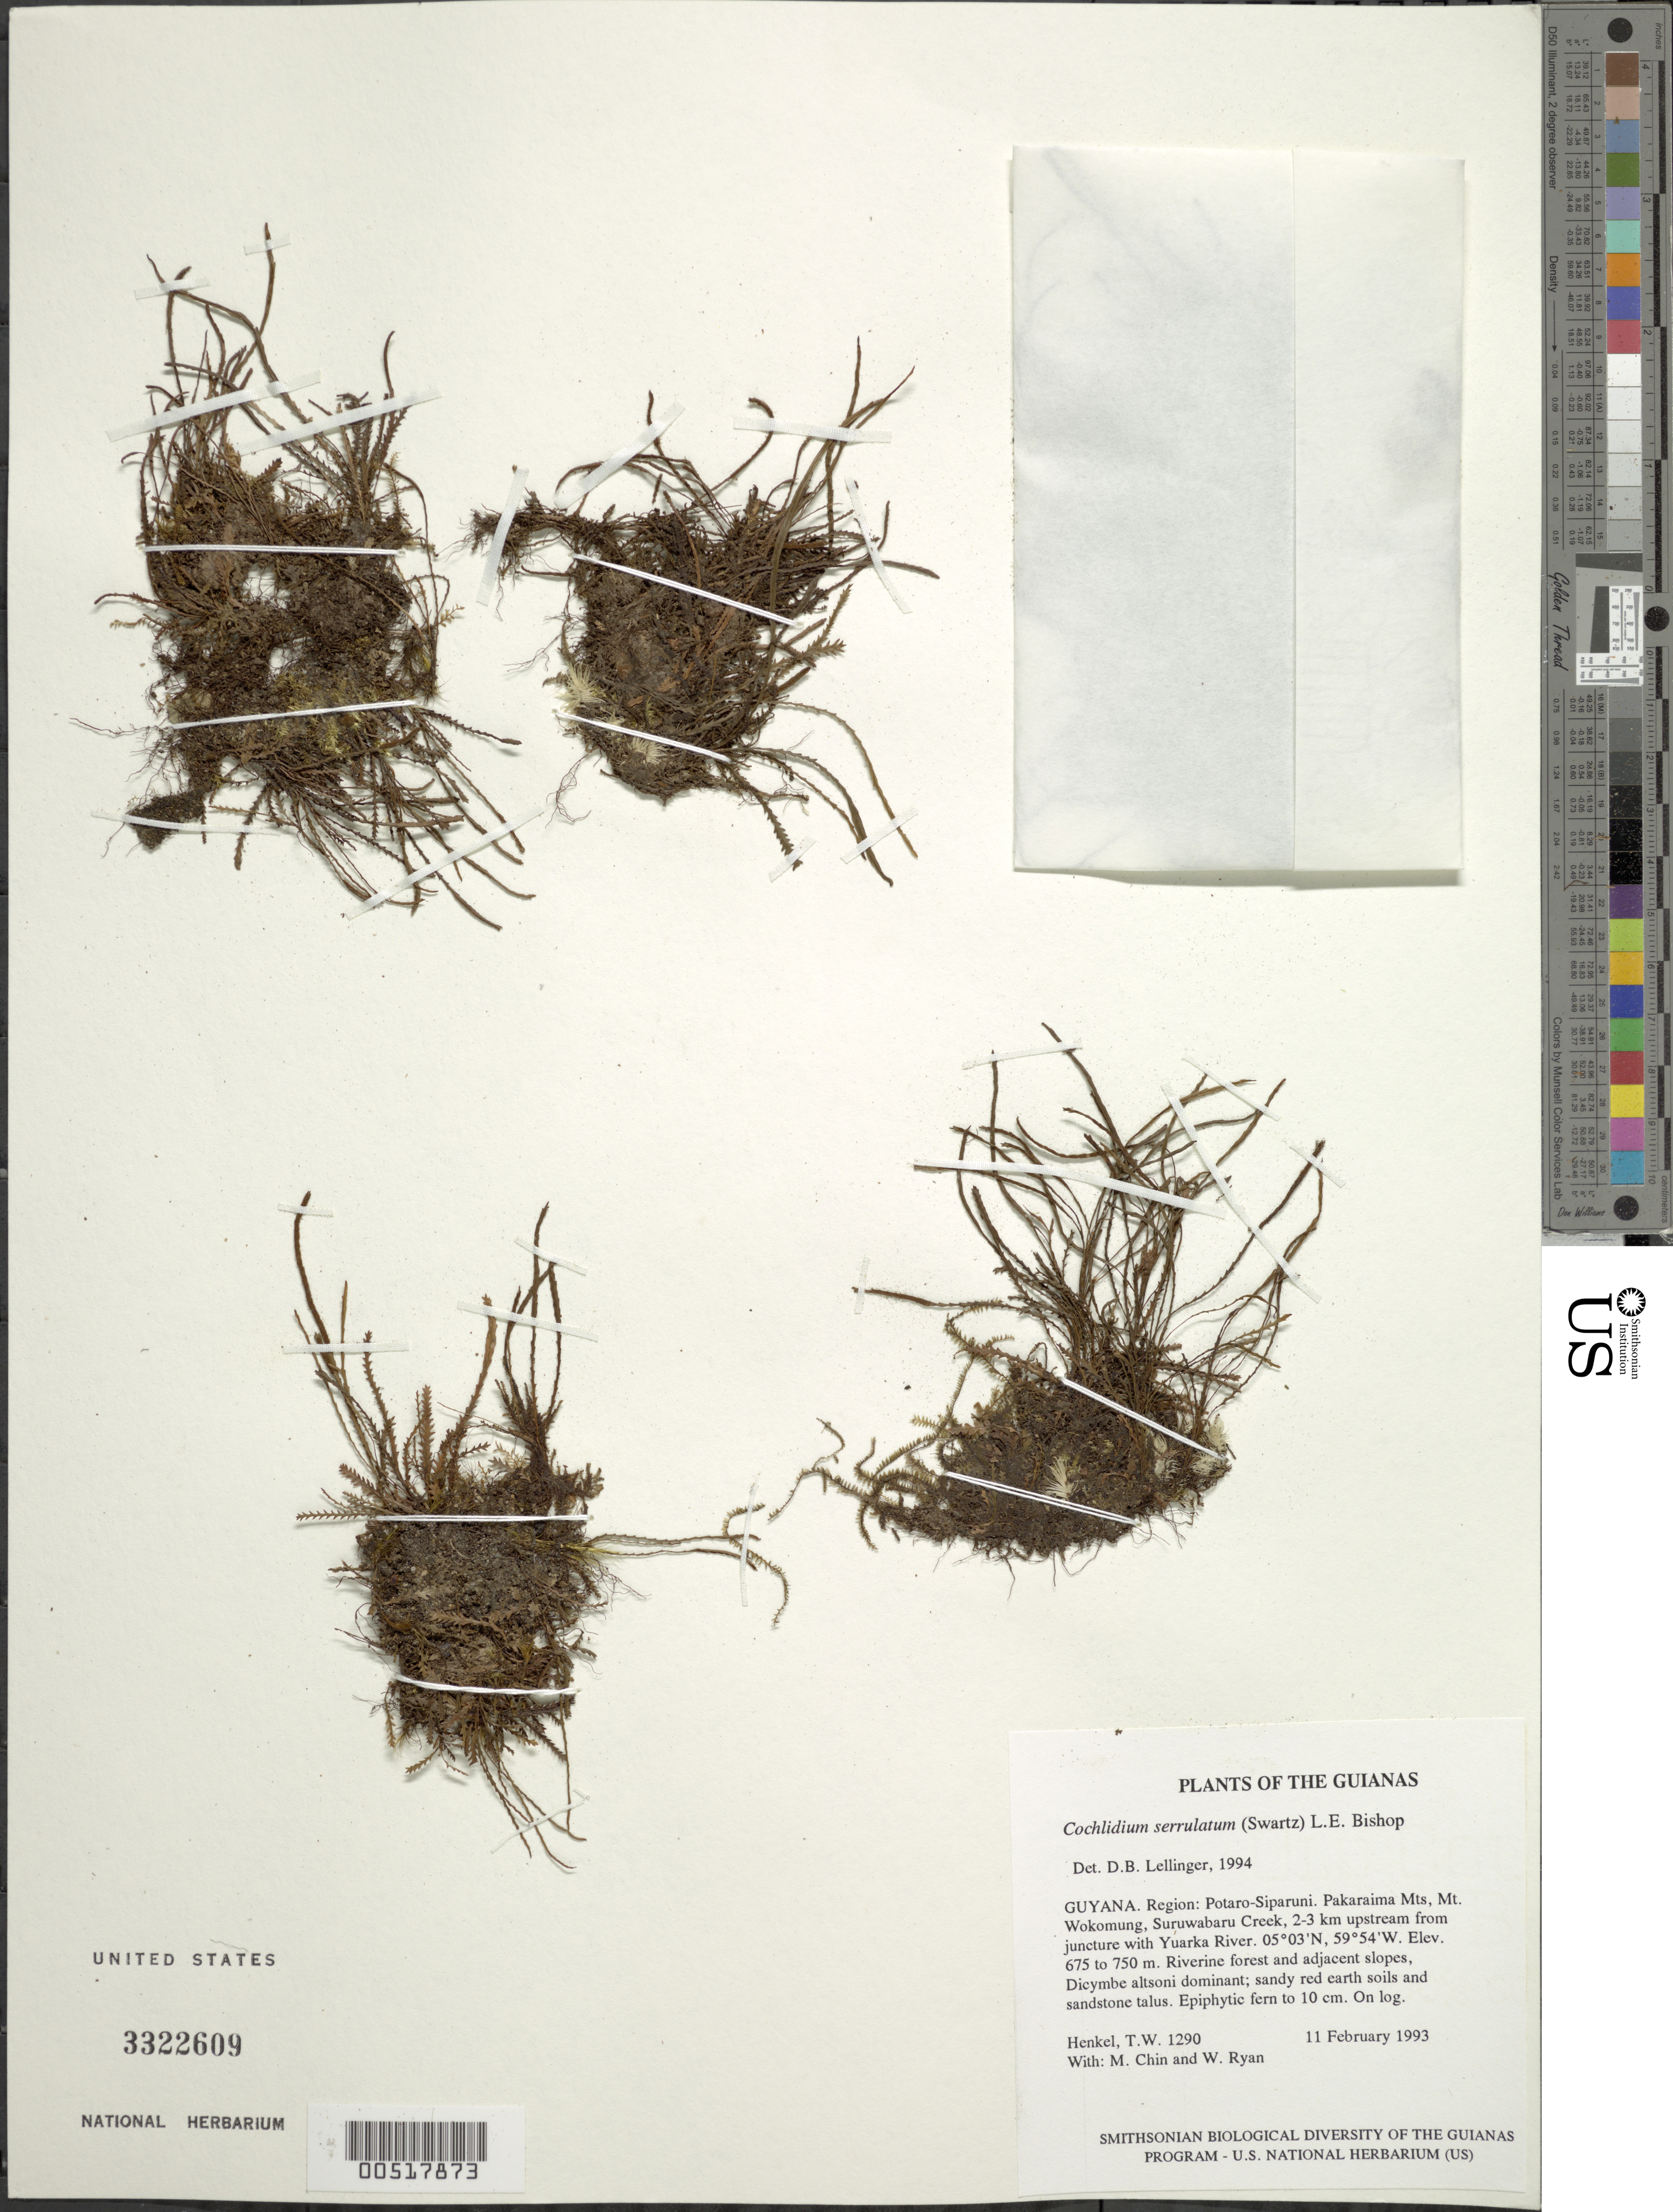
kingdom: Plantae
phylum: Tracheophyta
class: Polypodiopsida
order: Polypodiales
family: Polypodiaceae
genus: Cochlidium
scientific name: Cochlidium serrulatum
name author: (Sw.) L.E. Bishop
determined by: Lellinger, David B., (BOT), Smithsonian Institution - National Museum of Natural History (UNITED STATES)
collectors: T. Henkel, M. Chin & W. Ryan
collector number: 1290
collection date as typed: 11 February 1993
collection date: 1993-02-11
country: Guyana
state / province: Potaro-Siparuni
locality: Pakaraima Mts, Mt. Wokomung, Suruwabaru Creek, 2-3 km upstream from juncture with Yuarka R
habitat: Riverine forest and adjacent slopes, Dicymbe altsoni dominant; sandy red earth soils and sandstone talus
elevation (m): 675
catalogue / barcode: US 3322609